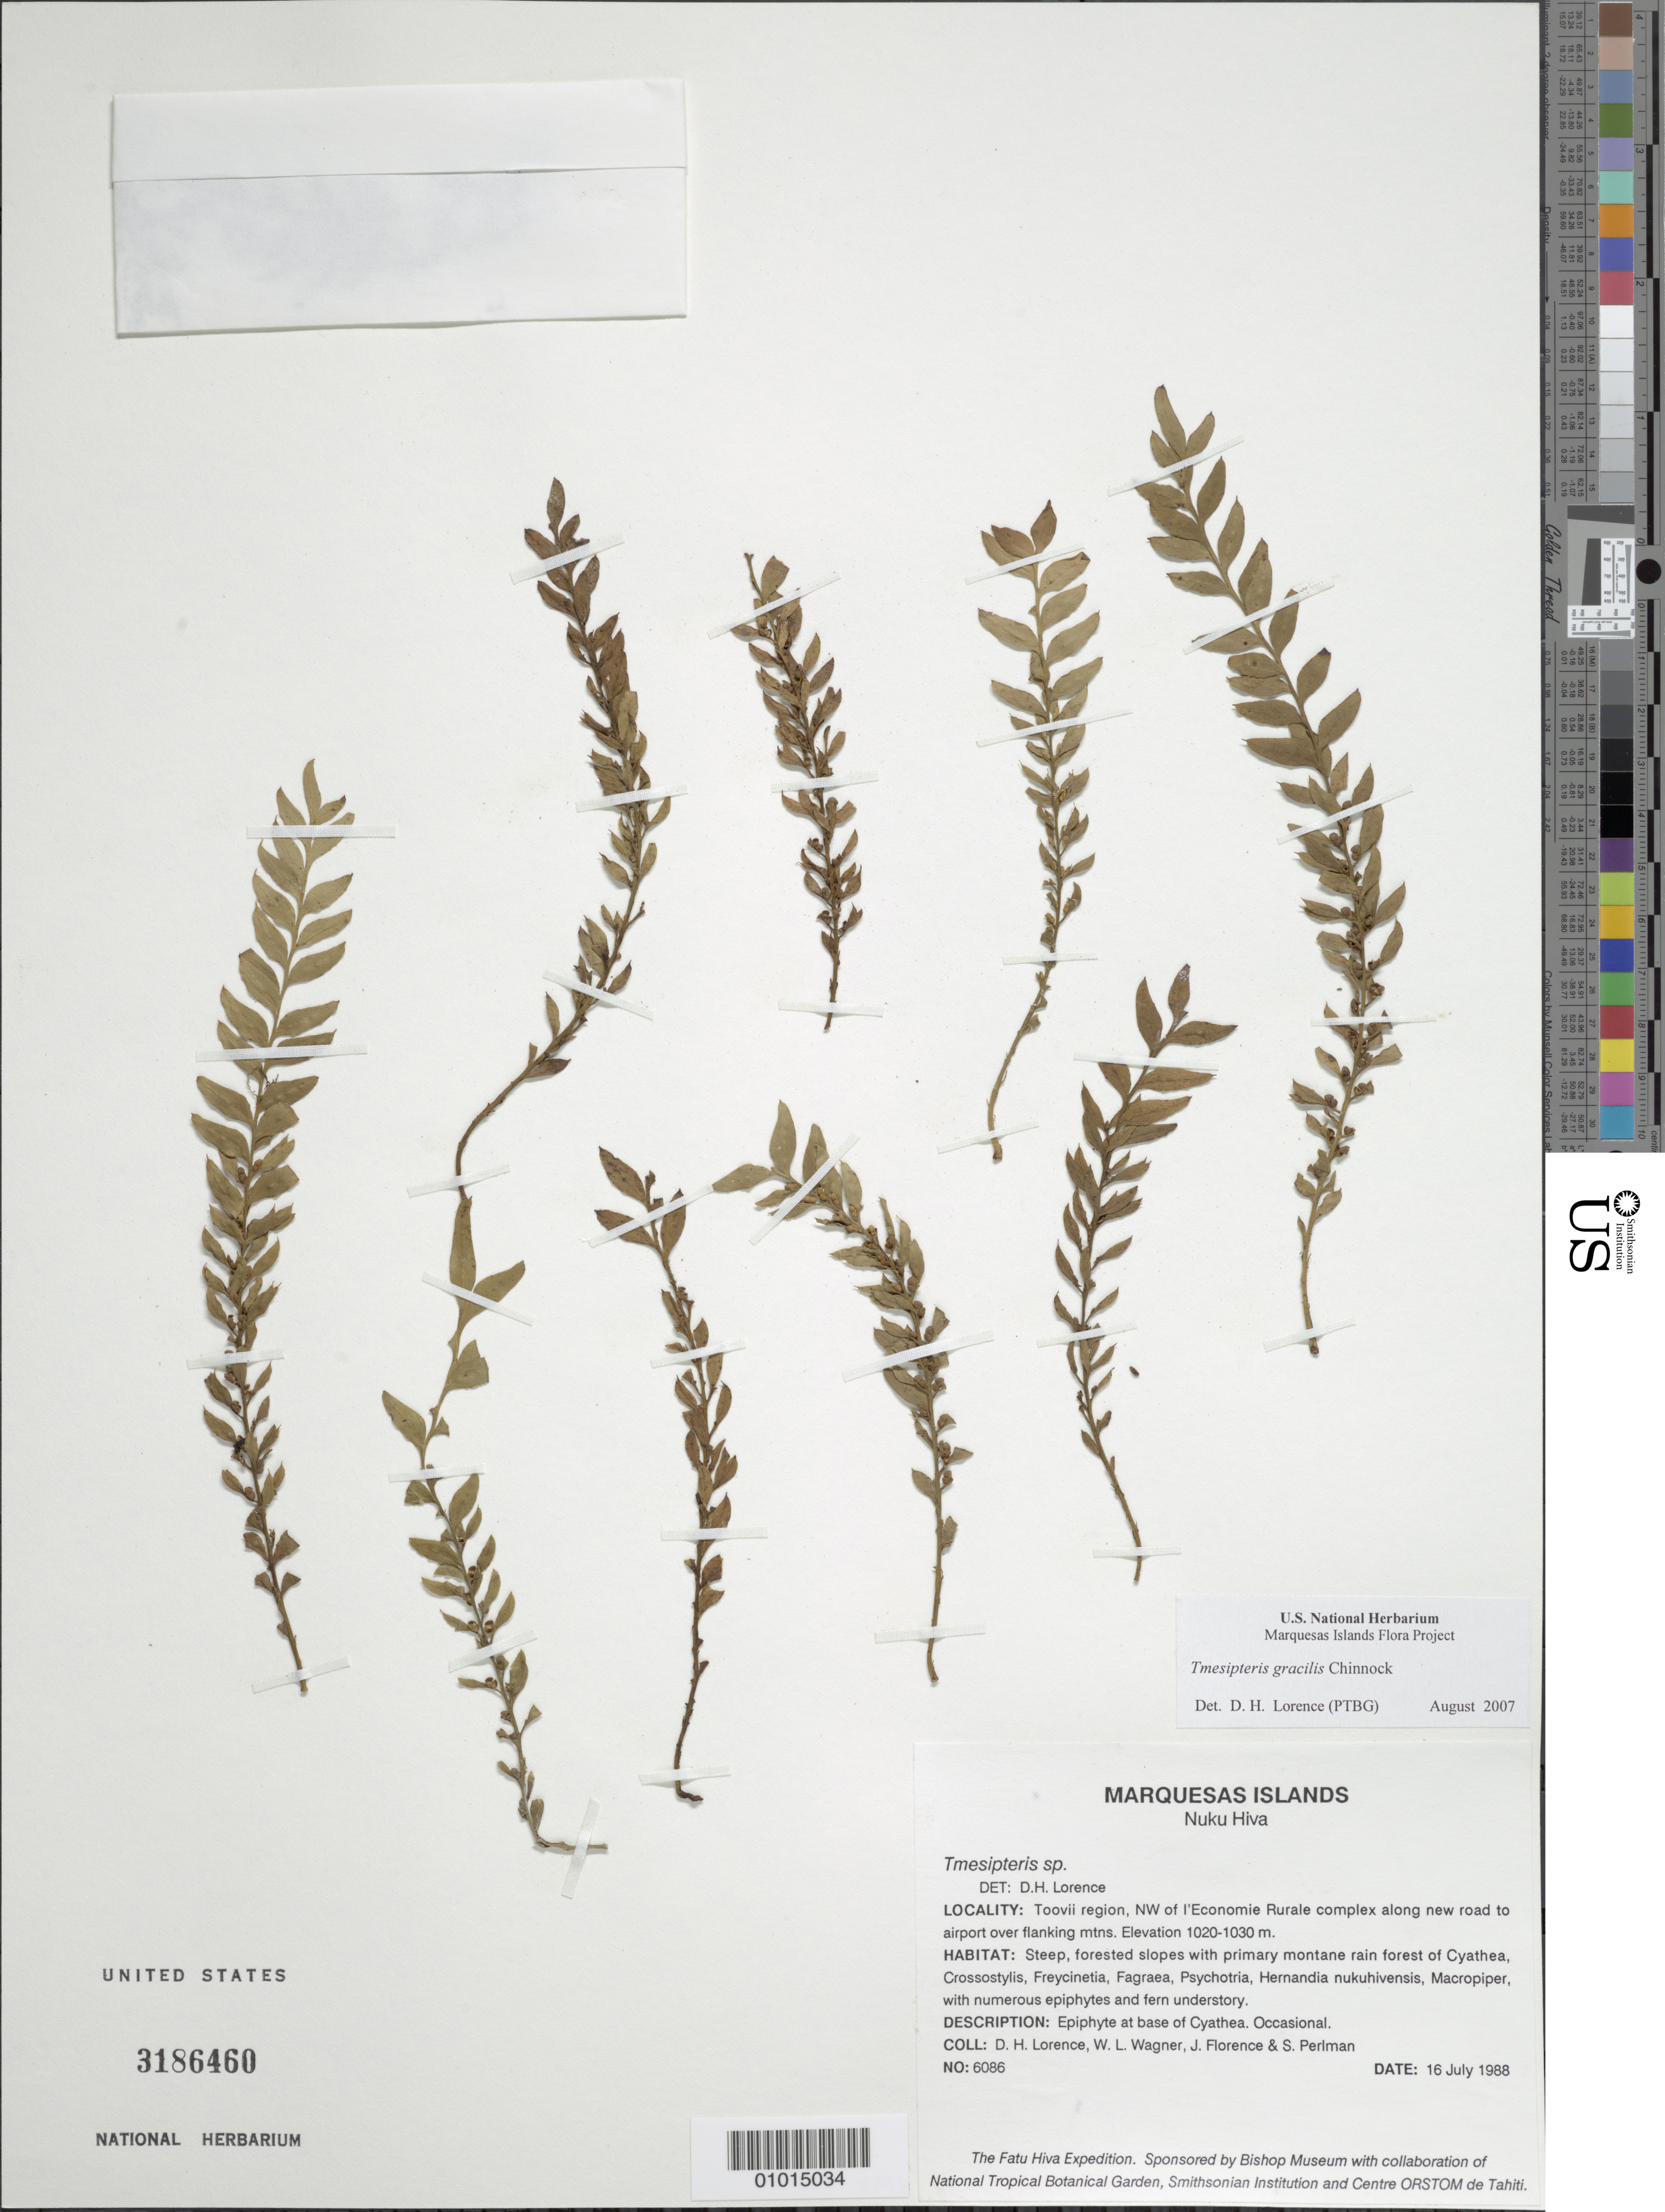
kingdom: Plantae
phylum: Tracheophyta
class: Polypodiopsida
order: Psilotales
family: Psilotaceae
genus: Tmesipteris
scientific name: Tmesipteris gracilis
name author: Chinnock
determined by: Wood, Kenneth R.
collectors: D. Lorence, W. L. Wagner, J. Florence & S. P. Perlman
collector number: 6086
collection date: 1988-07-16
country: French Polynesia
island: Nuku Hiva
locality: Toovii region, NW of l'Economie Rurale complex along new road to airport over flanking mountains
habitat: Steep, forested slopes with primary montane rain forest. Occasional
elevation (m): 1020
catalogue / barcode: US 3186460